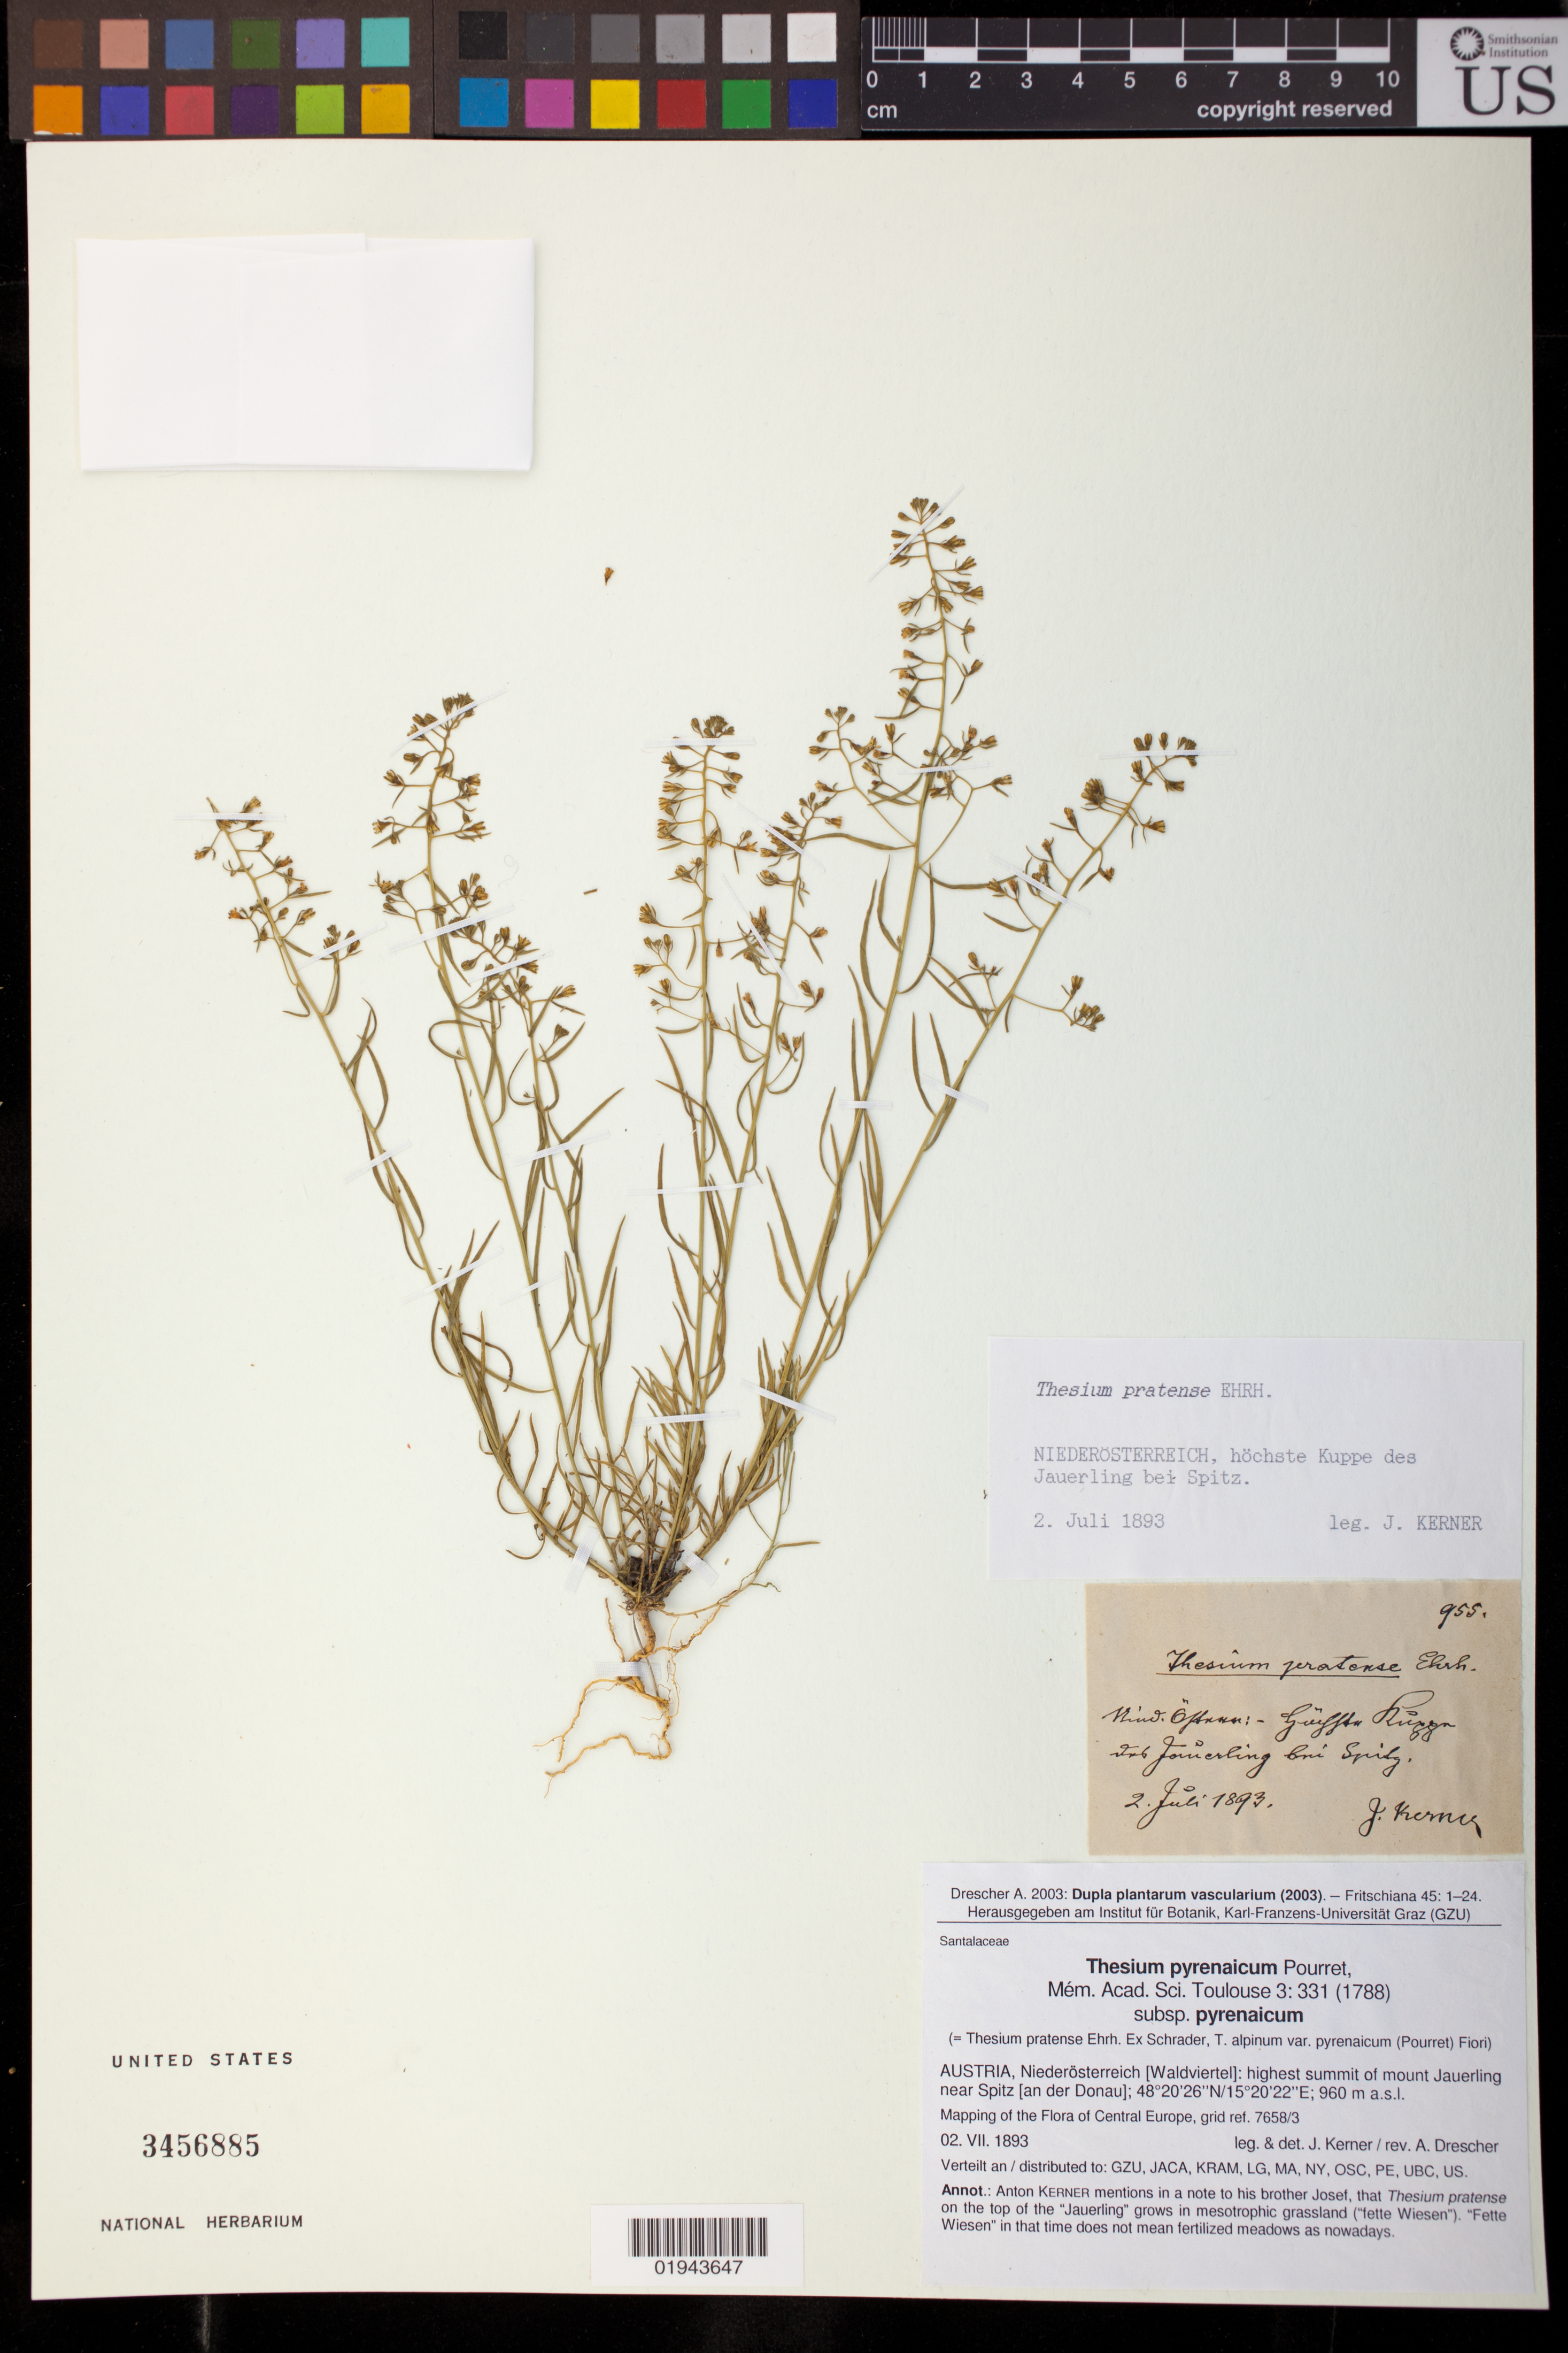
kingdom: Plantae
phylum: Tracheophyta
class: Magnoliopsida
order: Santalales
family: Thesiaceae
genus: Thesium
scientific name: Thesium pyrenaicum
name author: Pourr.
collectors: J. Kerner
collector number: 955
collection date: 1893-07-02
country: Austria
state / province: Niederosterreich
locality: NiederÃ¶sterreich (Waldviertel): highest summit of mount Jauerling near Spitz (an der Donau)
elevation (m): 960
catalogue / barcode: US 3456885